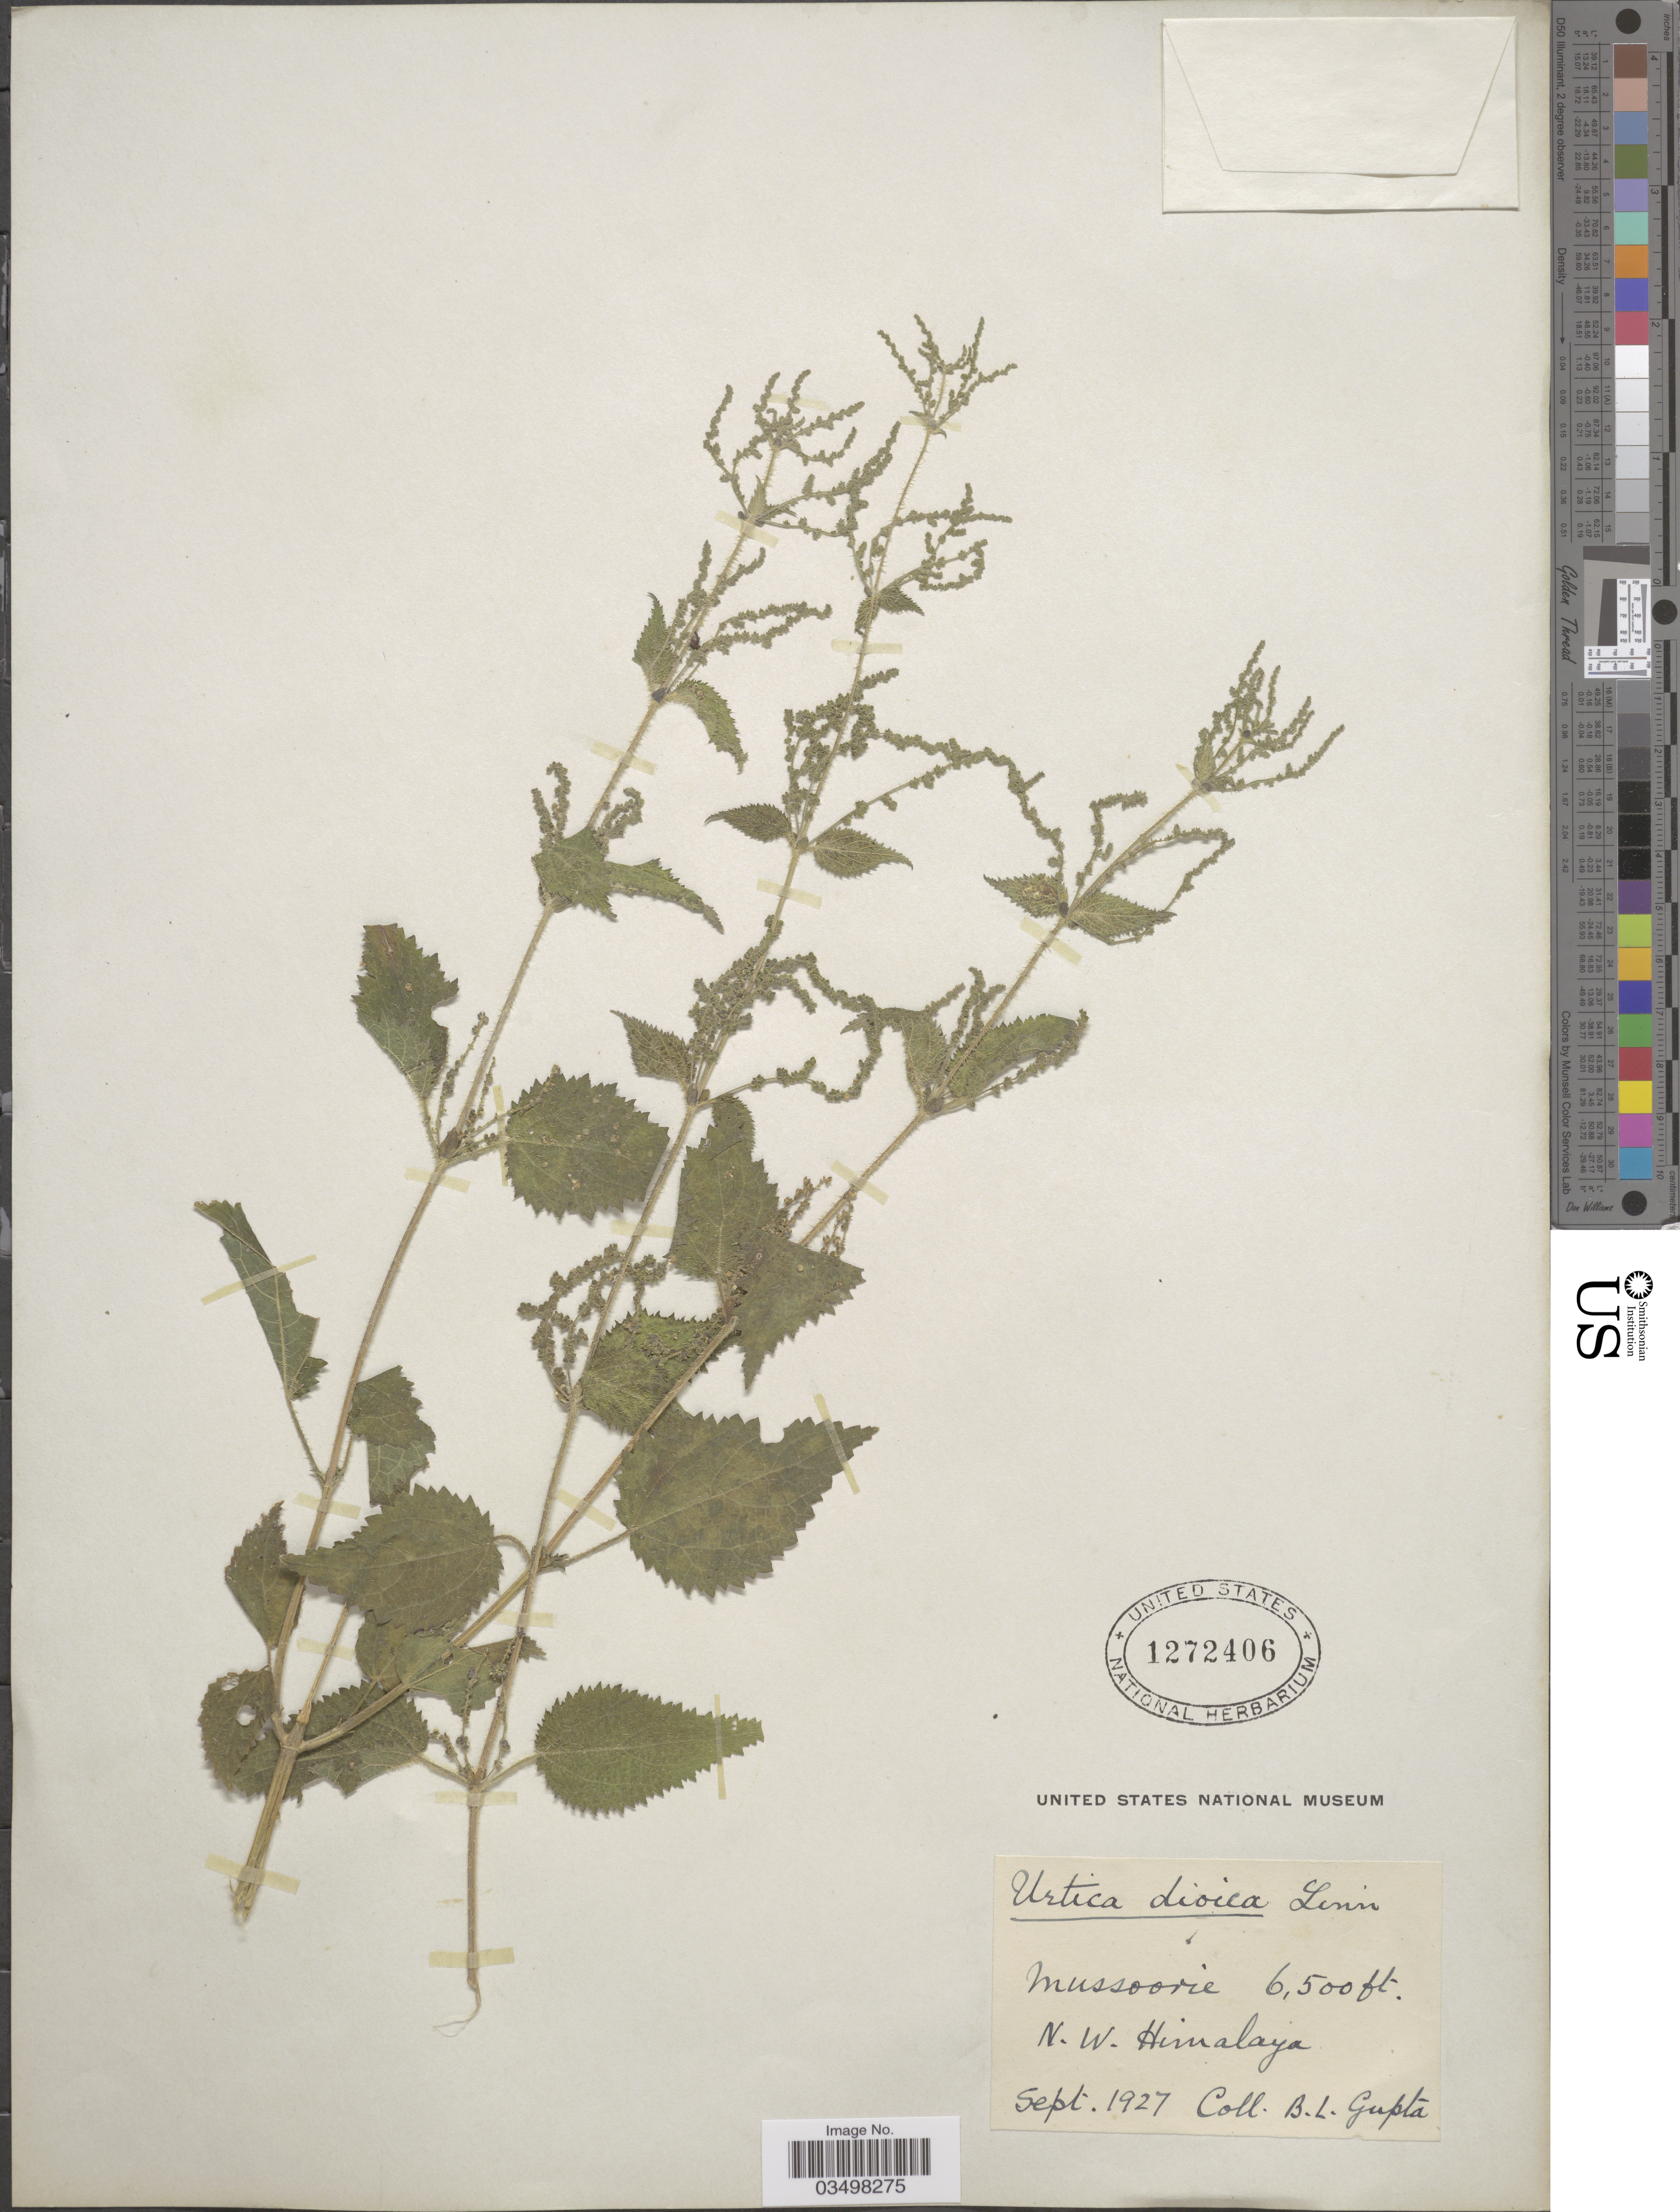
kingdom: Plantae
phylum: Tracheophyta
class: Magnoliopsida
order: Rosales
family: Urticaceae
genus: Urtica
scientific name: Urtica dioica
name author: L.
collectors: B. L. Gupta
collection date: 1927-09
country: India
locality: Mussoorie, N.W. Himalaya.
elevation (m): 1981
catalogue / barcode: US 1272406